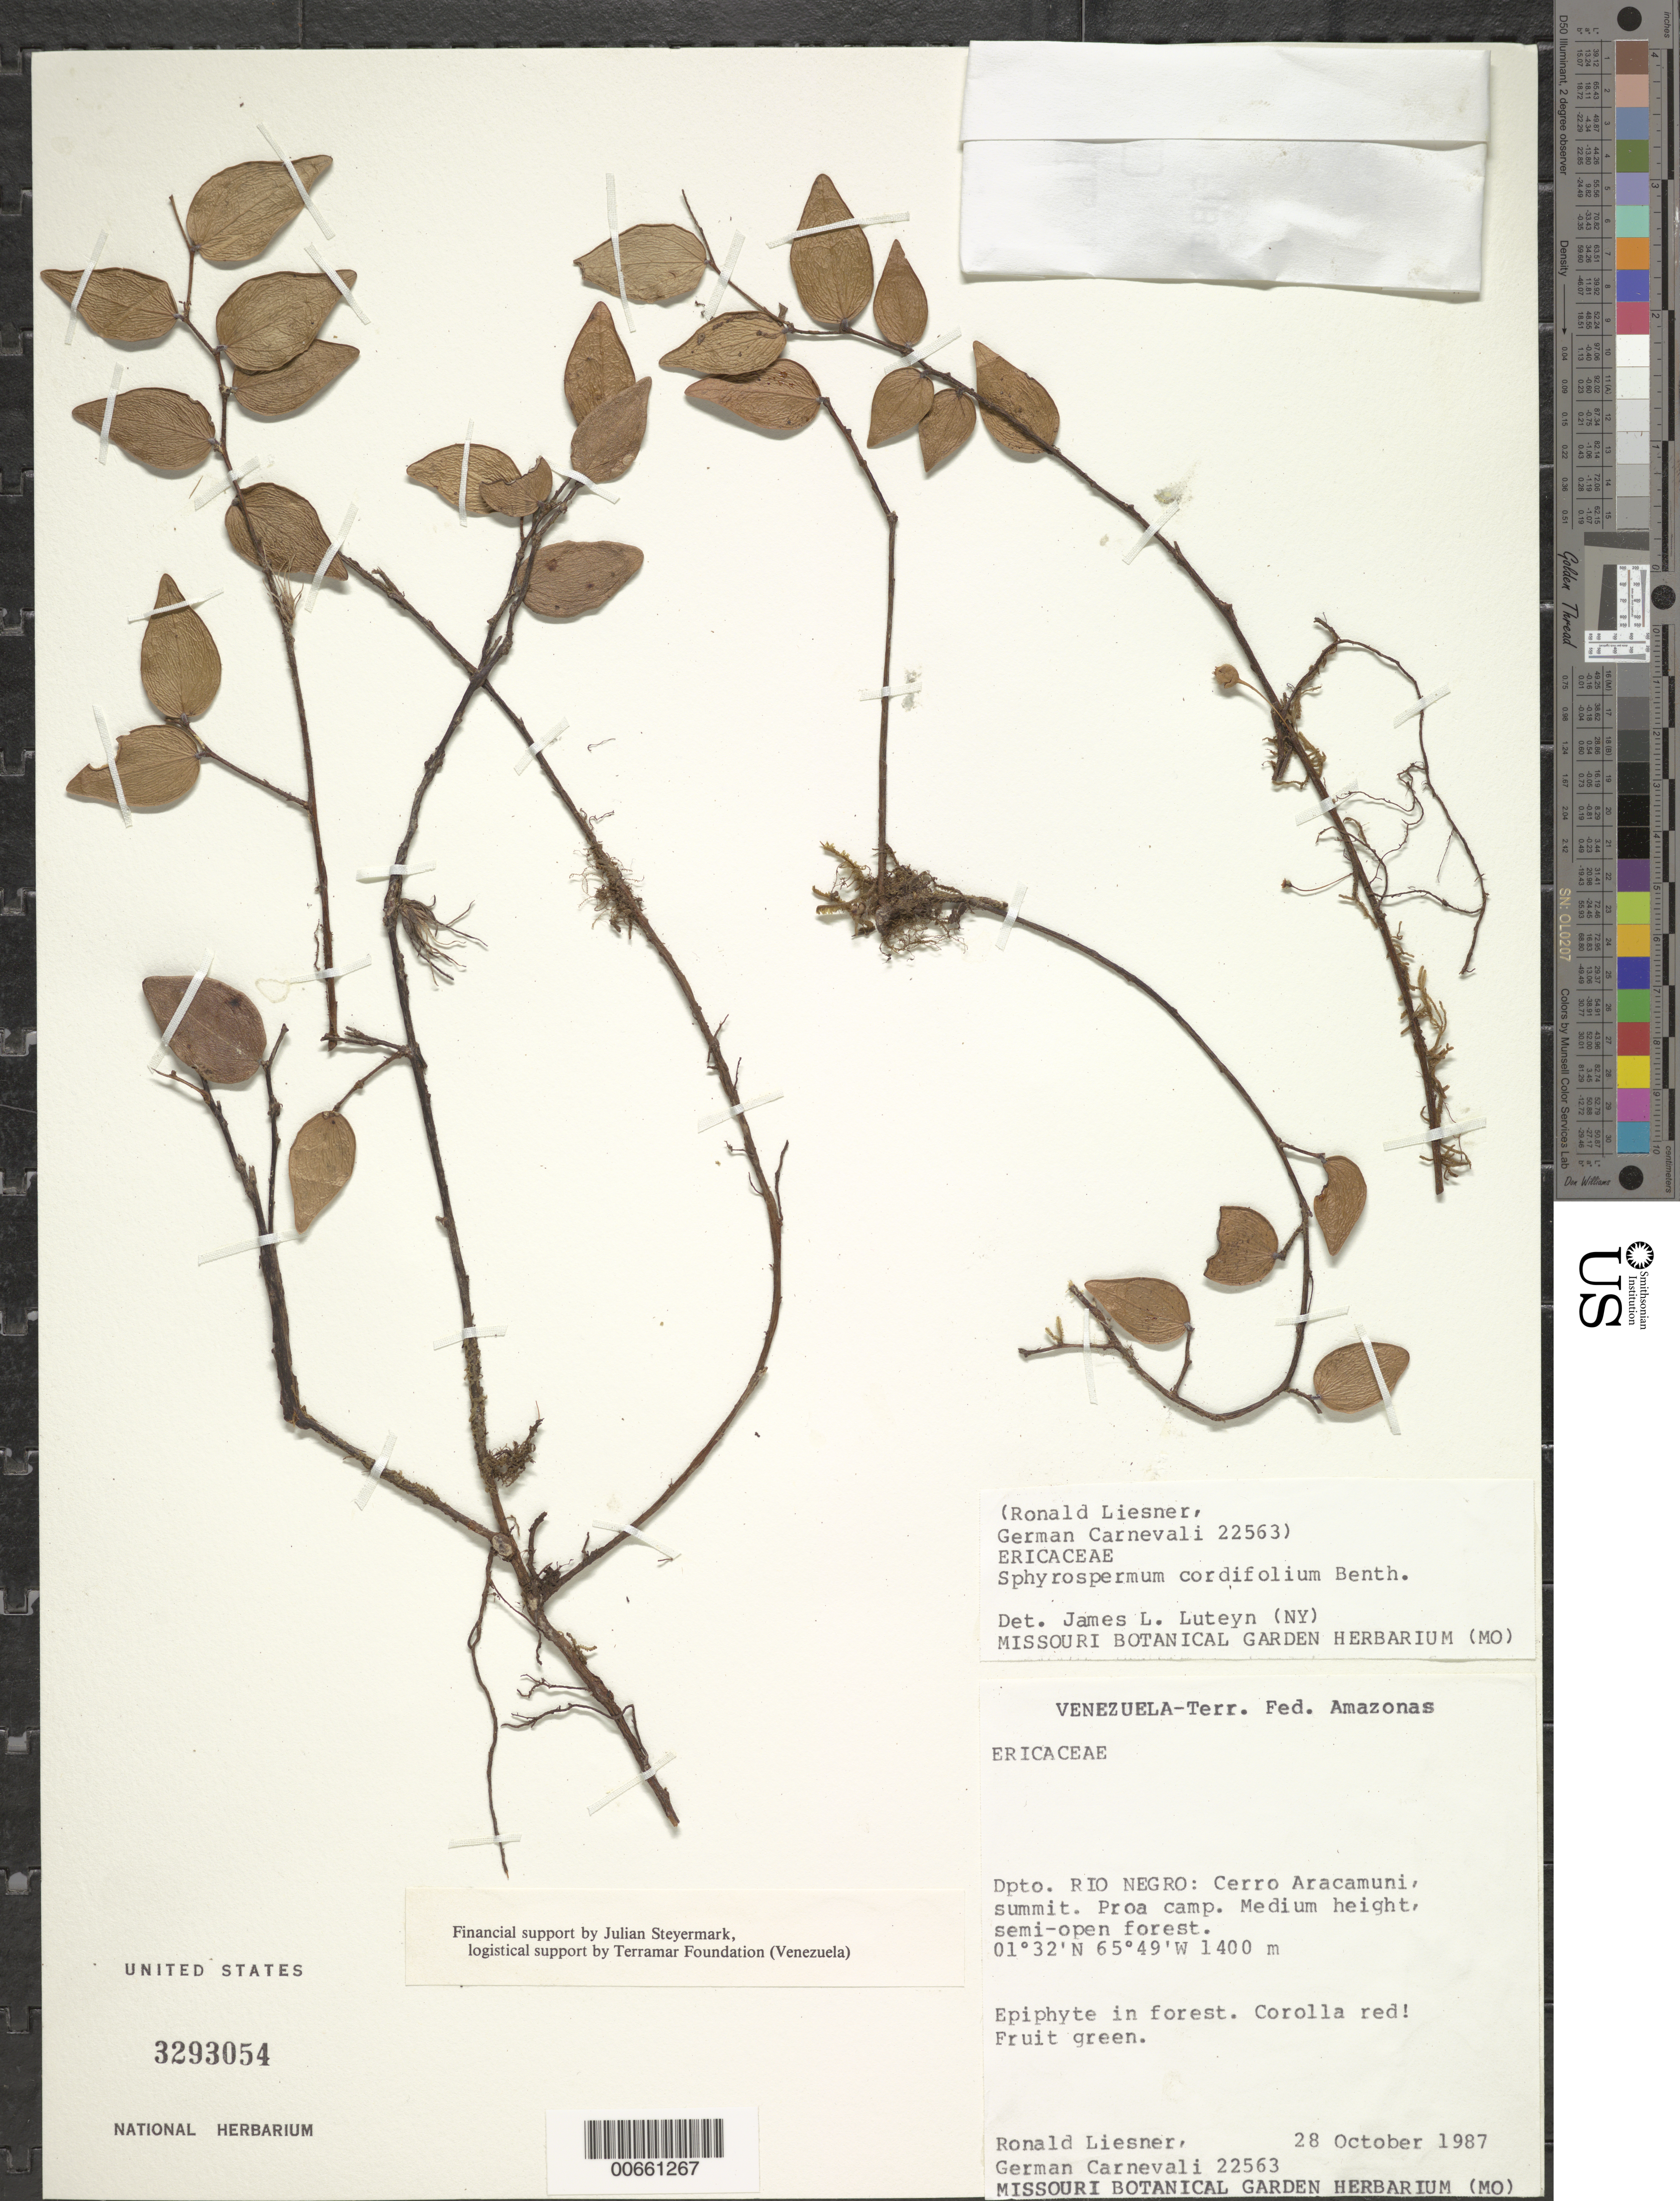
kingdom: Plantae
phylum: Tracheophyta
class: Magnoliopsida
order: Ericales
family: Ericaceae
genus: Sphyrospermum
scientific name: Sphyrospermum cordifolium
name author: Benth.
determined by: Luteyn, J. L.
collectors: R. L. Liesner & G. Carnevali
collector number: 22563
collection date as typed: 28-Oct-87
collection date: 1987-10-28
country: Venezuela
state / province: Amazonas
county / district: Río Negro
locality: Cerro Aracamuni, summit; Proa camp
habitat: Medium height, semi-open forest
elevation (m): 1400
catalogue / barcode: US 3293054